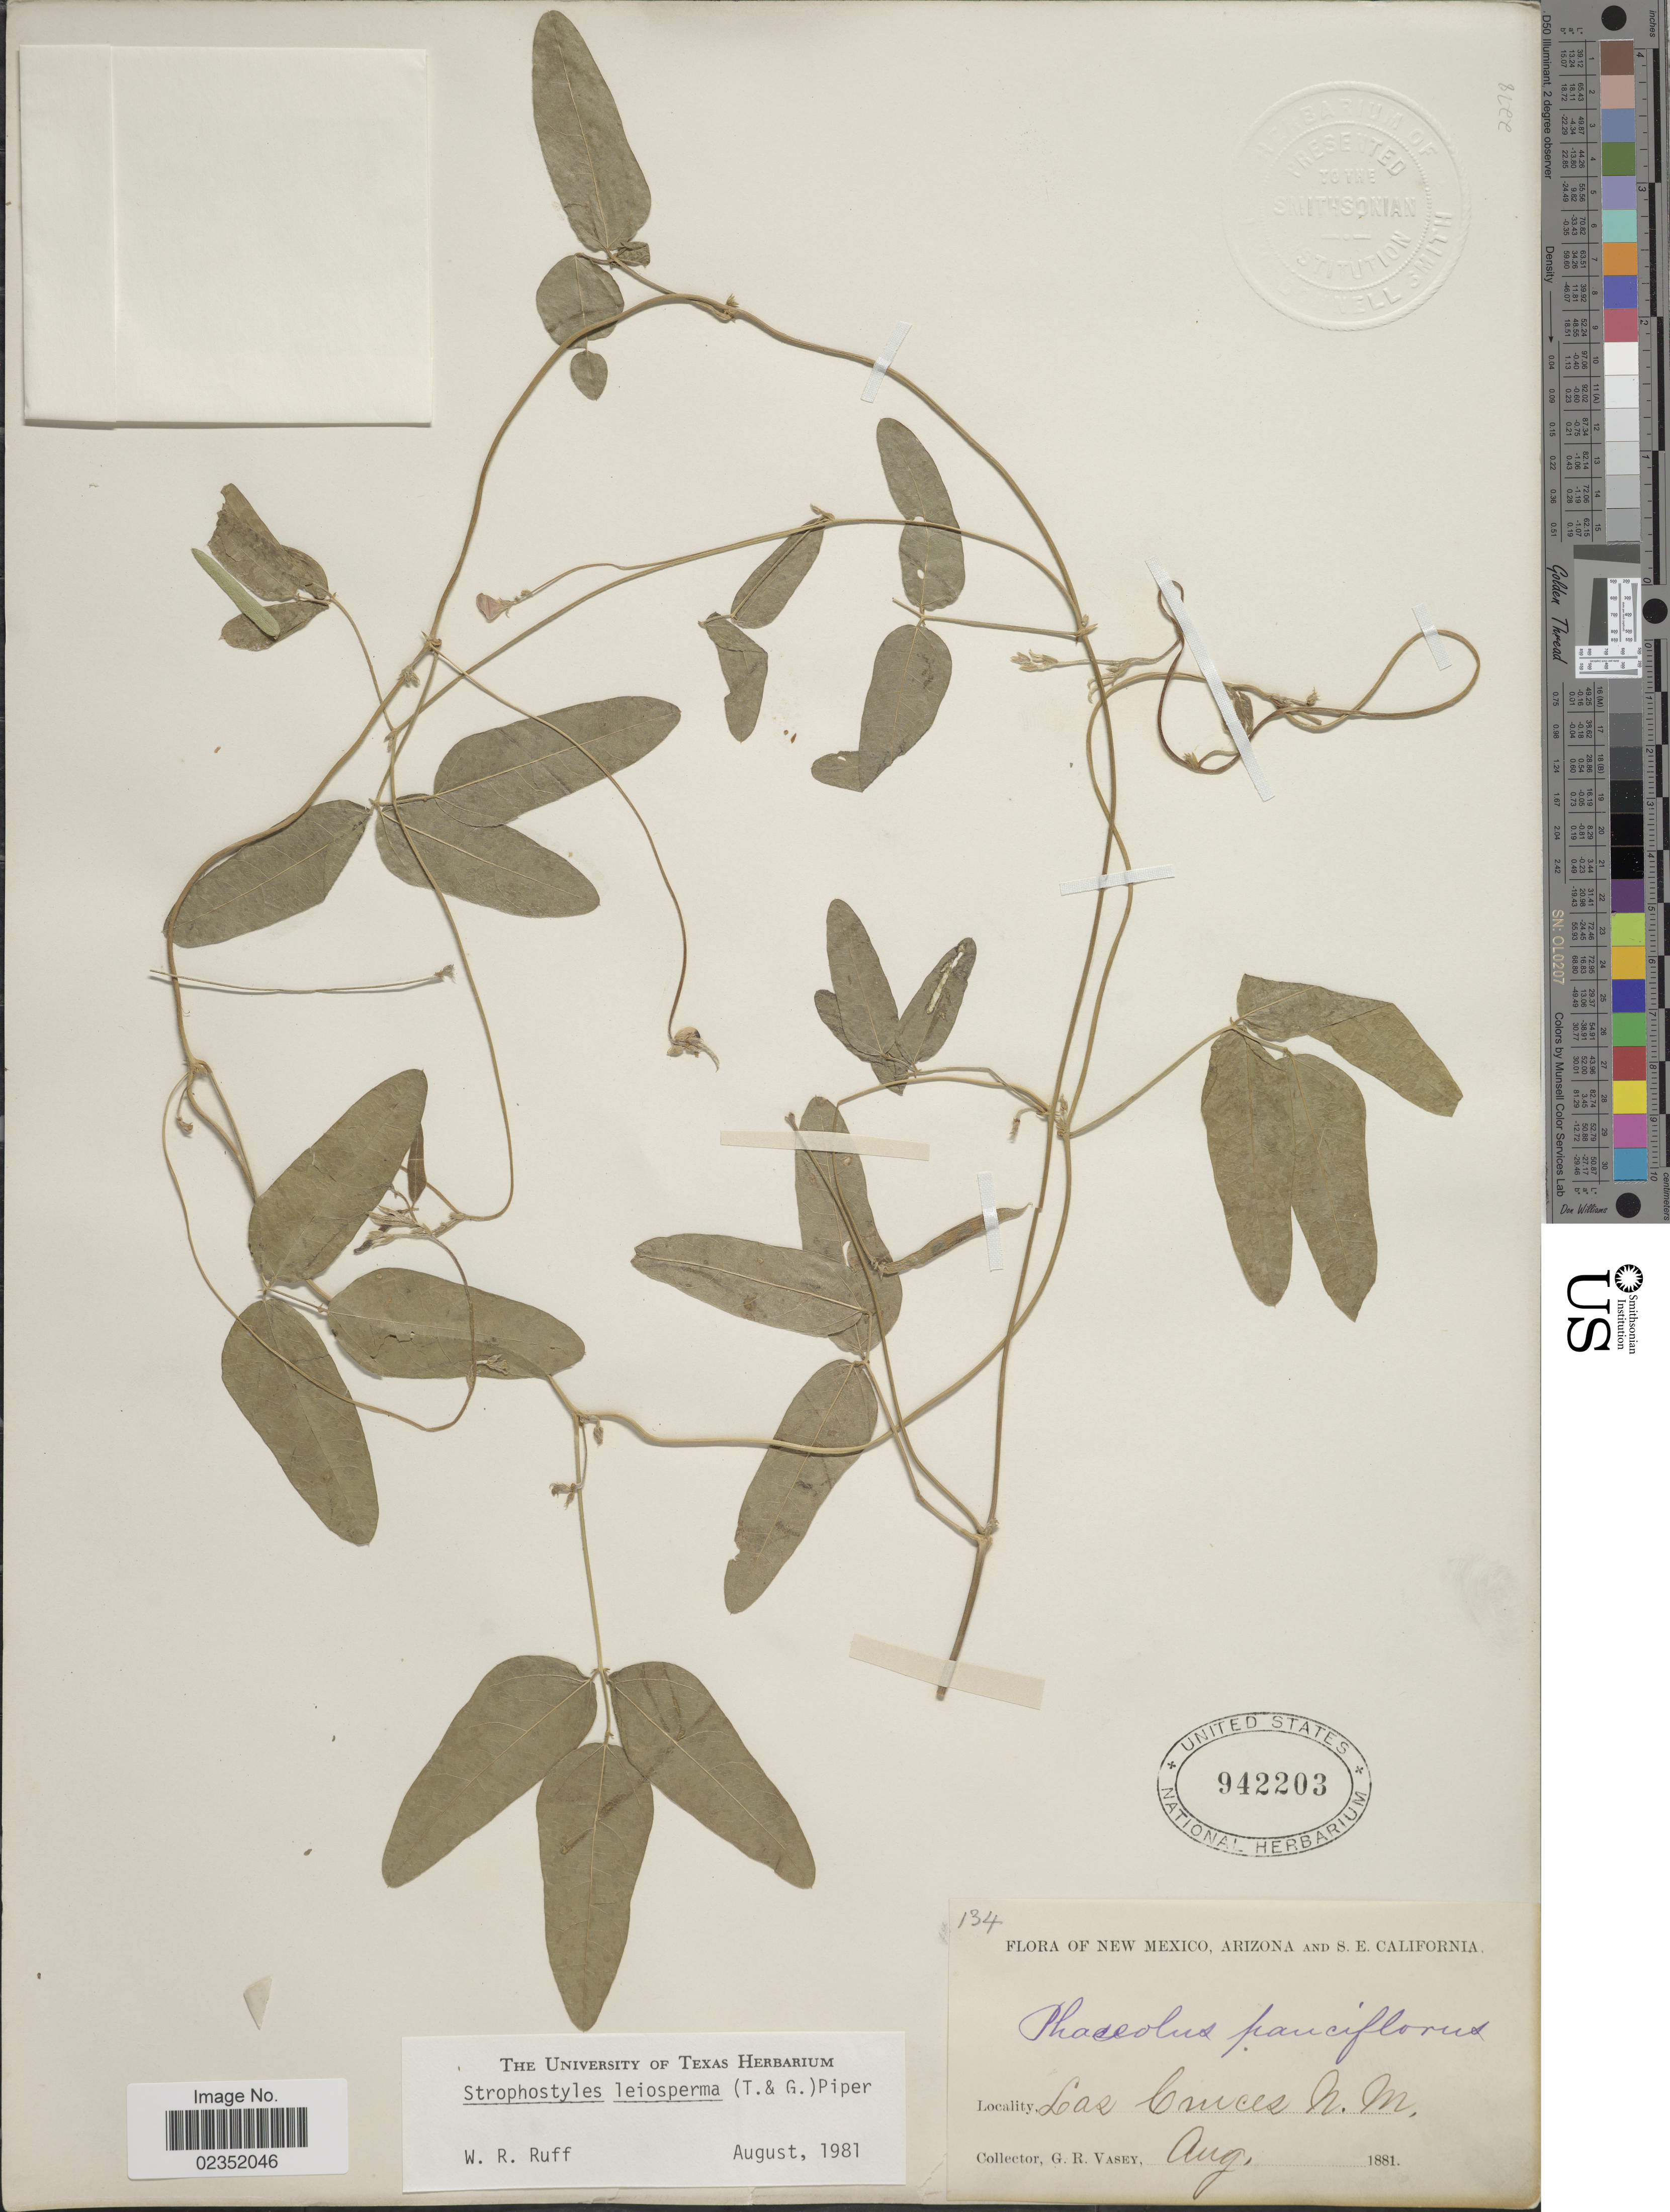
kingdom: Plantae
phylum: Tracheophyta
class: Magnoliopsida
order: Fabales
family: Fabaceae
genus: Strophostyles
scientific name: Strophostyles leiosperma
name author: (Torr. & A. Gray) Piper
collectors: G. R. Vasey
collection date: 1881-08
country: United States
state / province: New Mexico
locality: Las Cruces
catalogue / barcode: US 942203